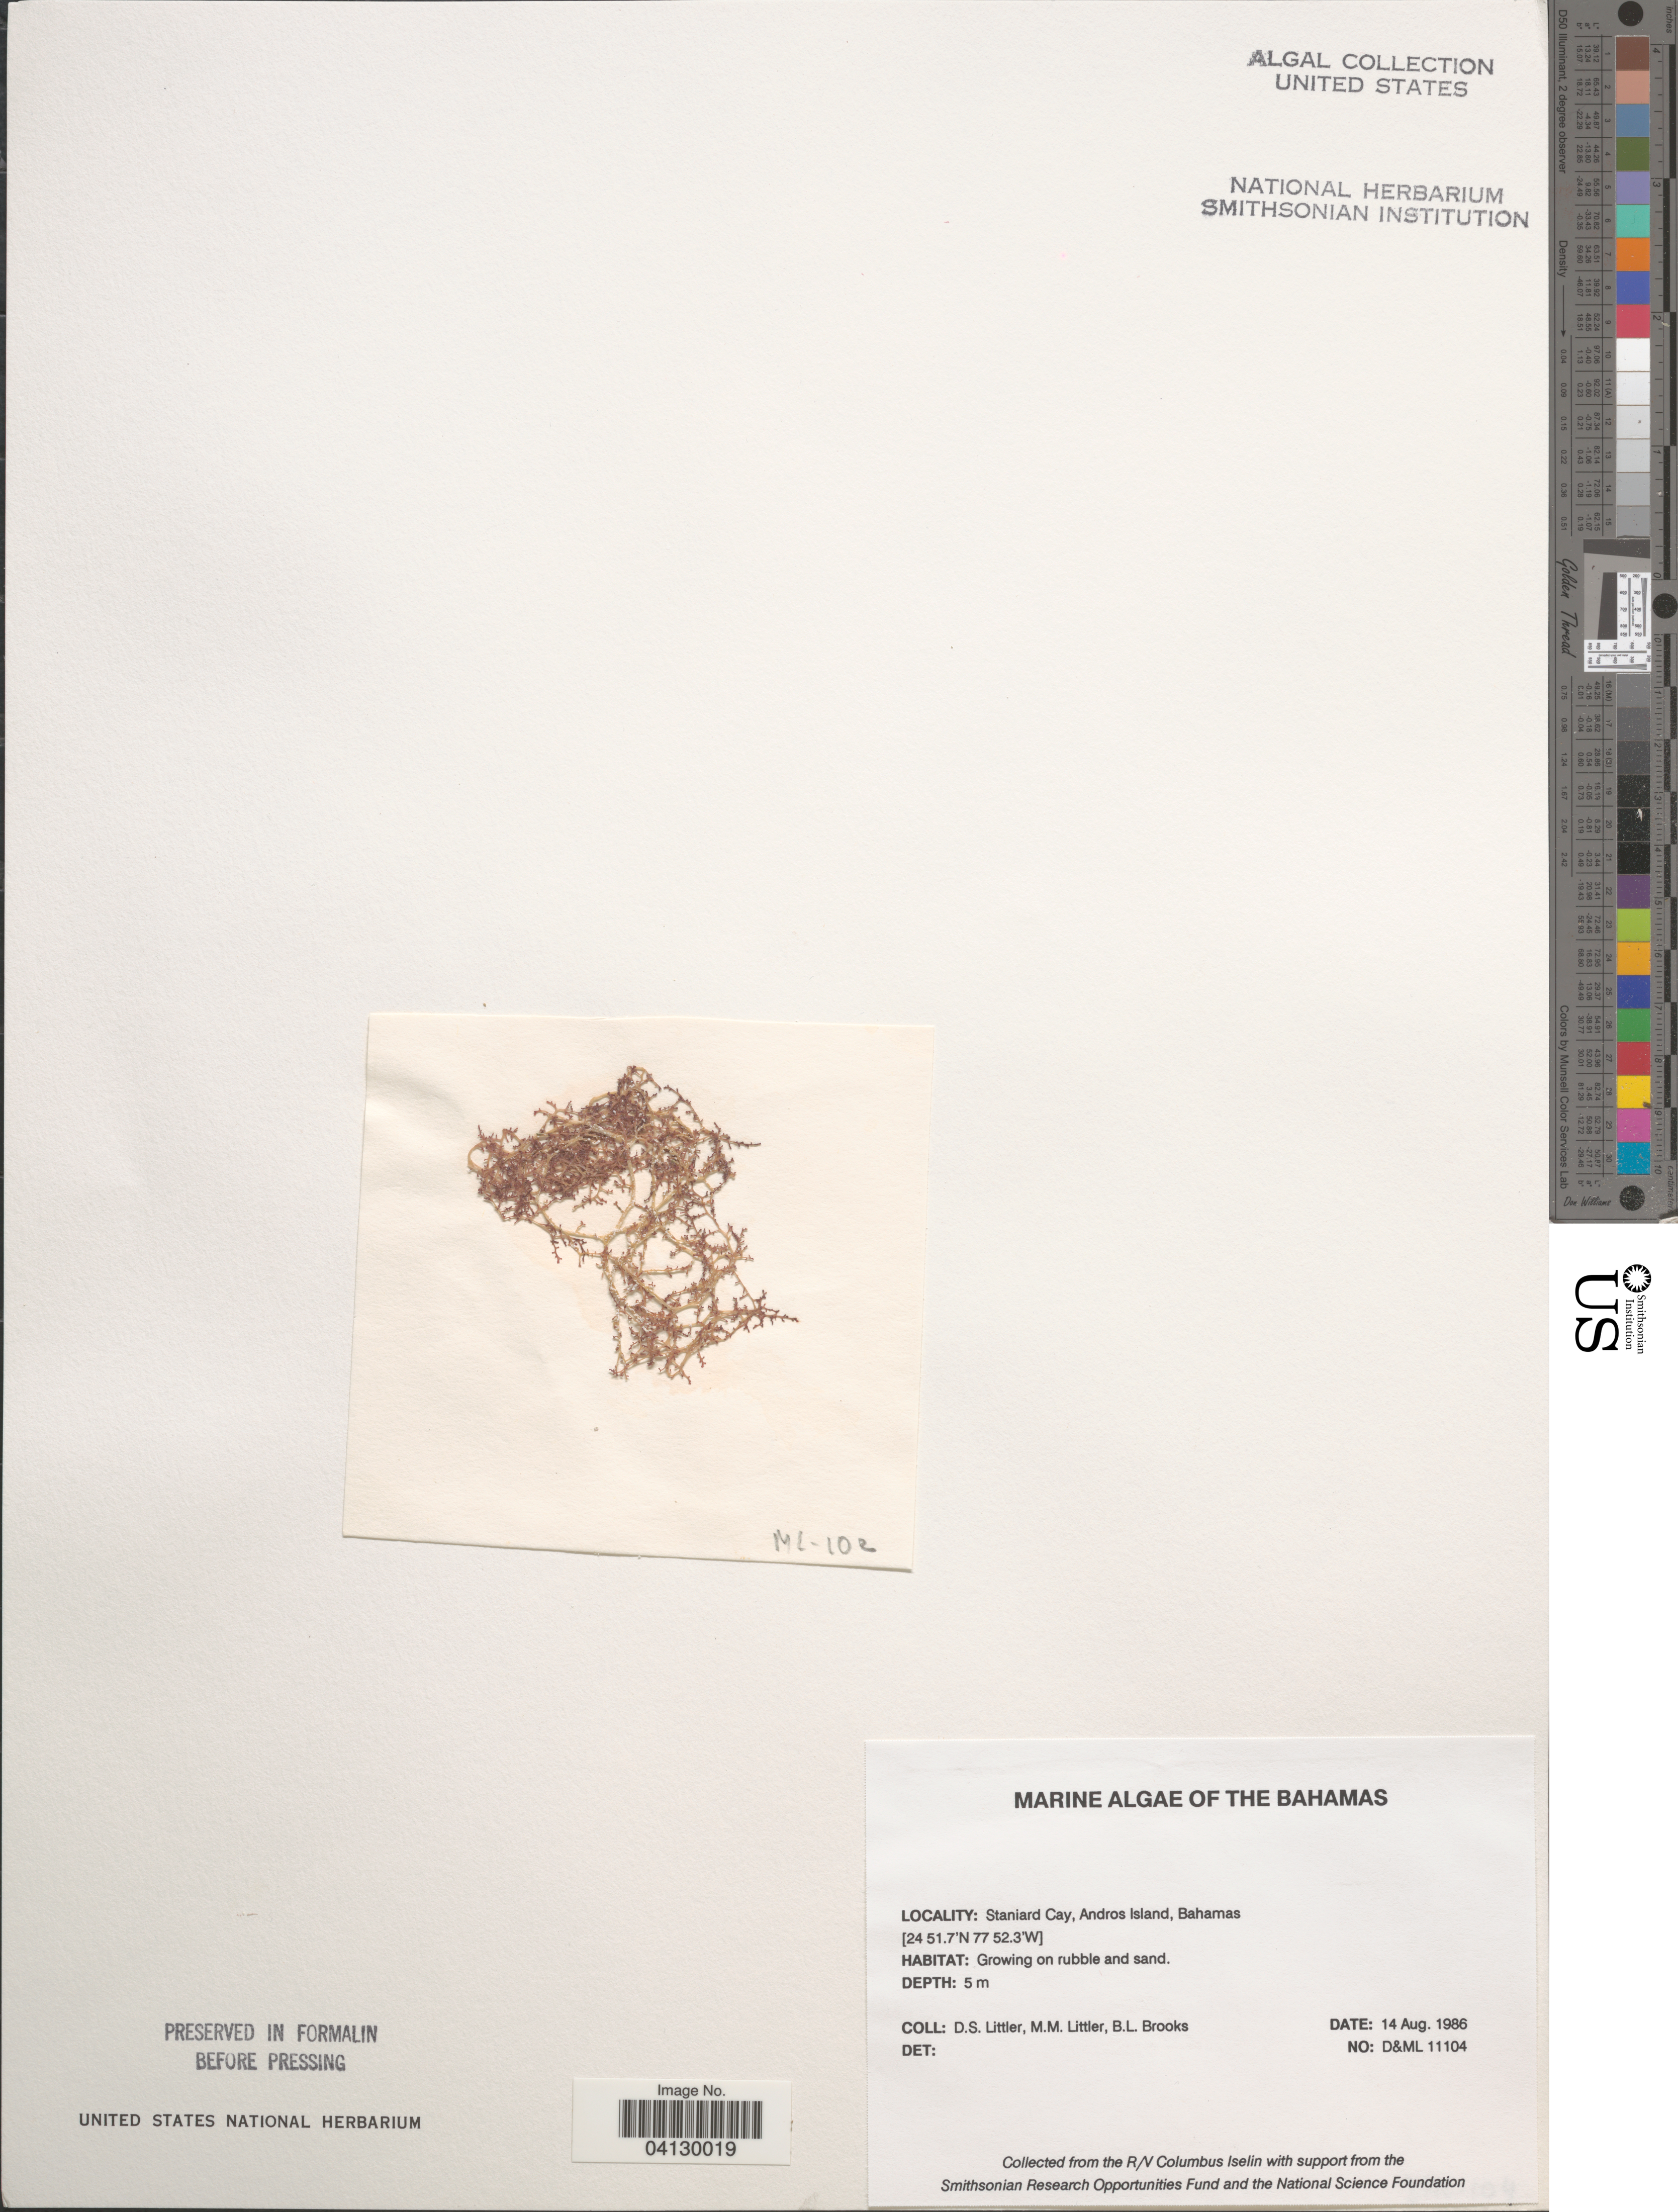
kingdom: Plantae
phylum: Rhodophyta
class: Florideophyceae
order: Corallinales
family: Corallinaceae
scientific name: Crustose Coralline Algae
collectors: D. S. Littler & B. Brooks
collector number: D&ML 11104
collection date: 1986-08-14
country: Bahamas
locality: Staniard Cay, Andros Island.